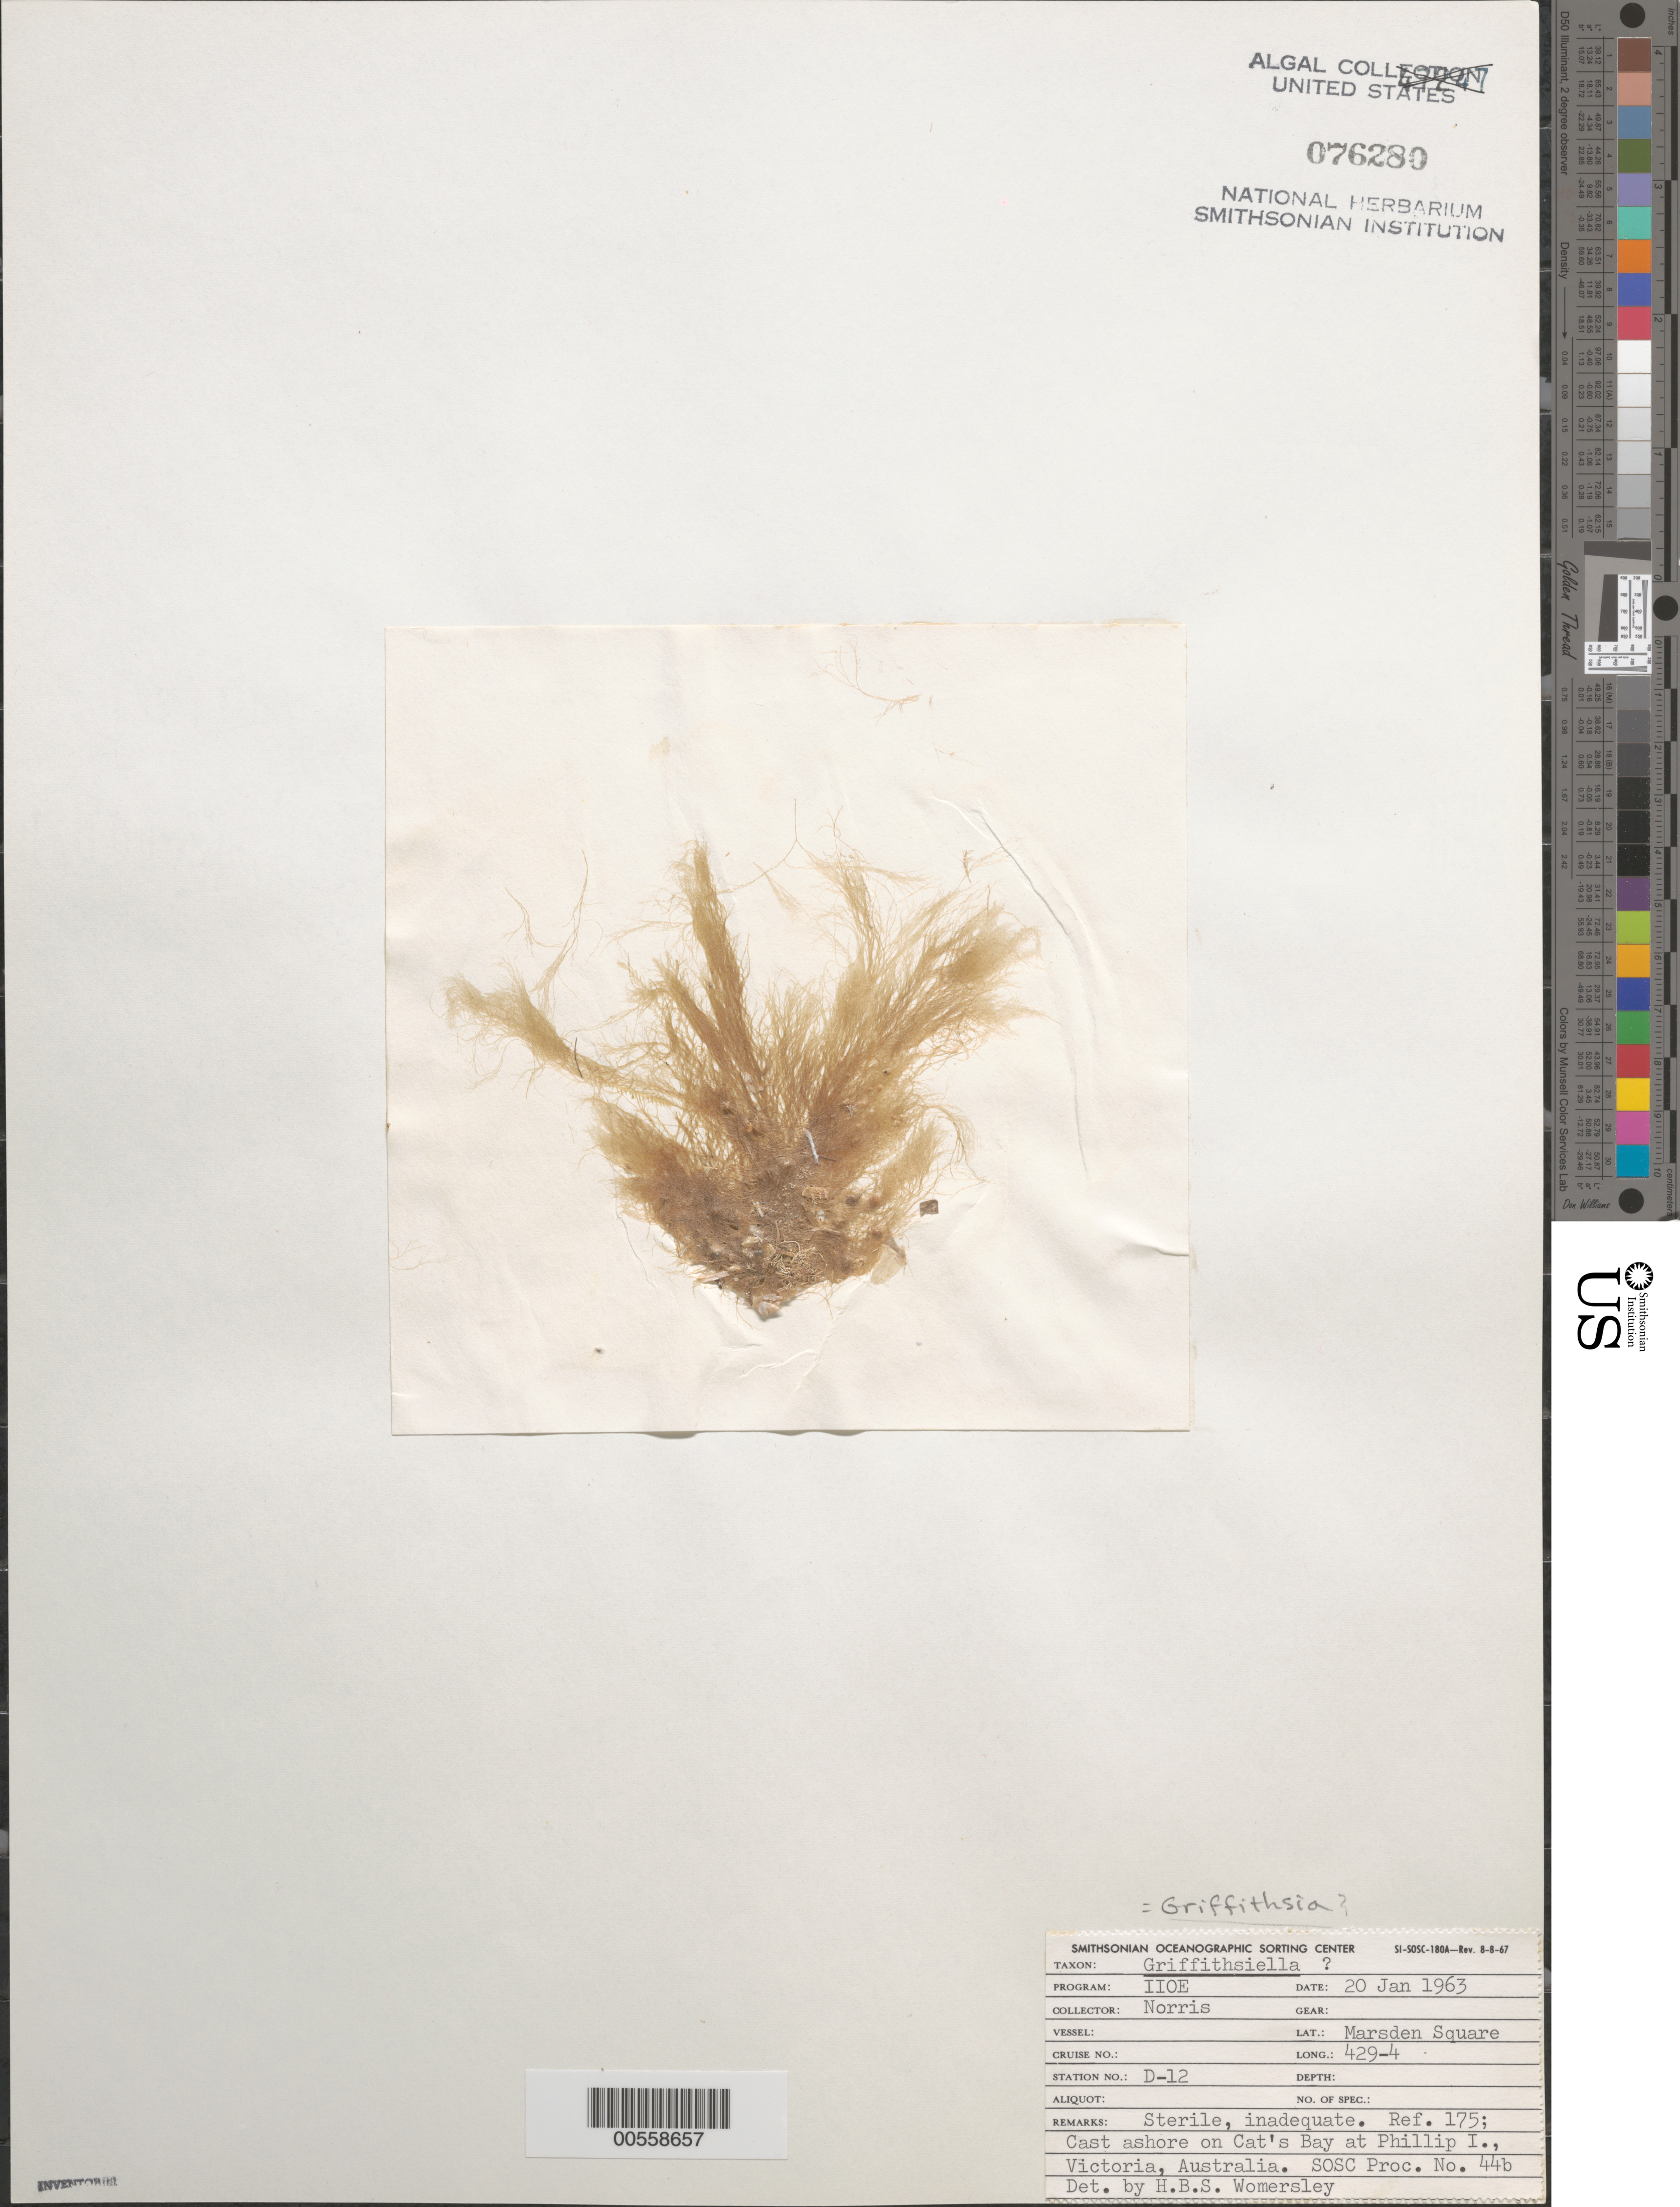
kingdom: Plantae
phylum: Rhodophyta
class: Florideophyceae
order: Ceramiales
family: Wrangeliaceae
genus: Griffithsia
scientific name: Griffithsia sp.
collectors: R. E. Norris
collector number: Station D-12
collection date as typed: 20 Jan 1963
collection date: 1963-01-20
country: Australia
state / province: Victoria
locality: Cat's bay, phillip island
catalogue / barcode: US 76280